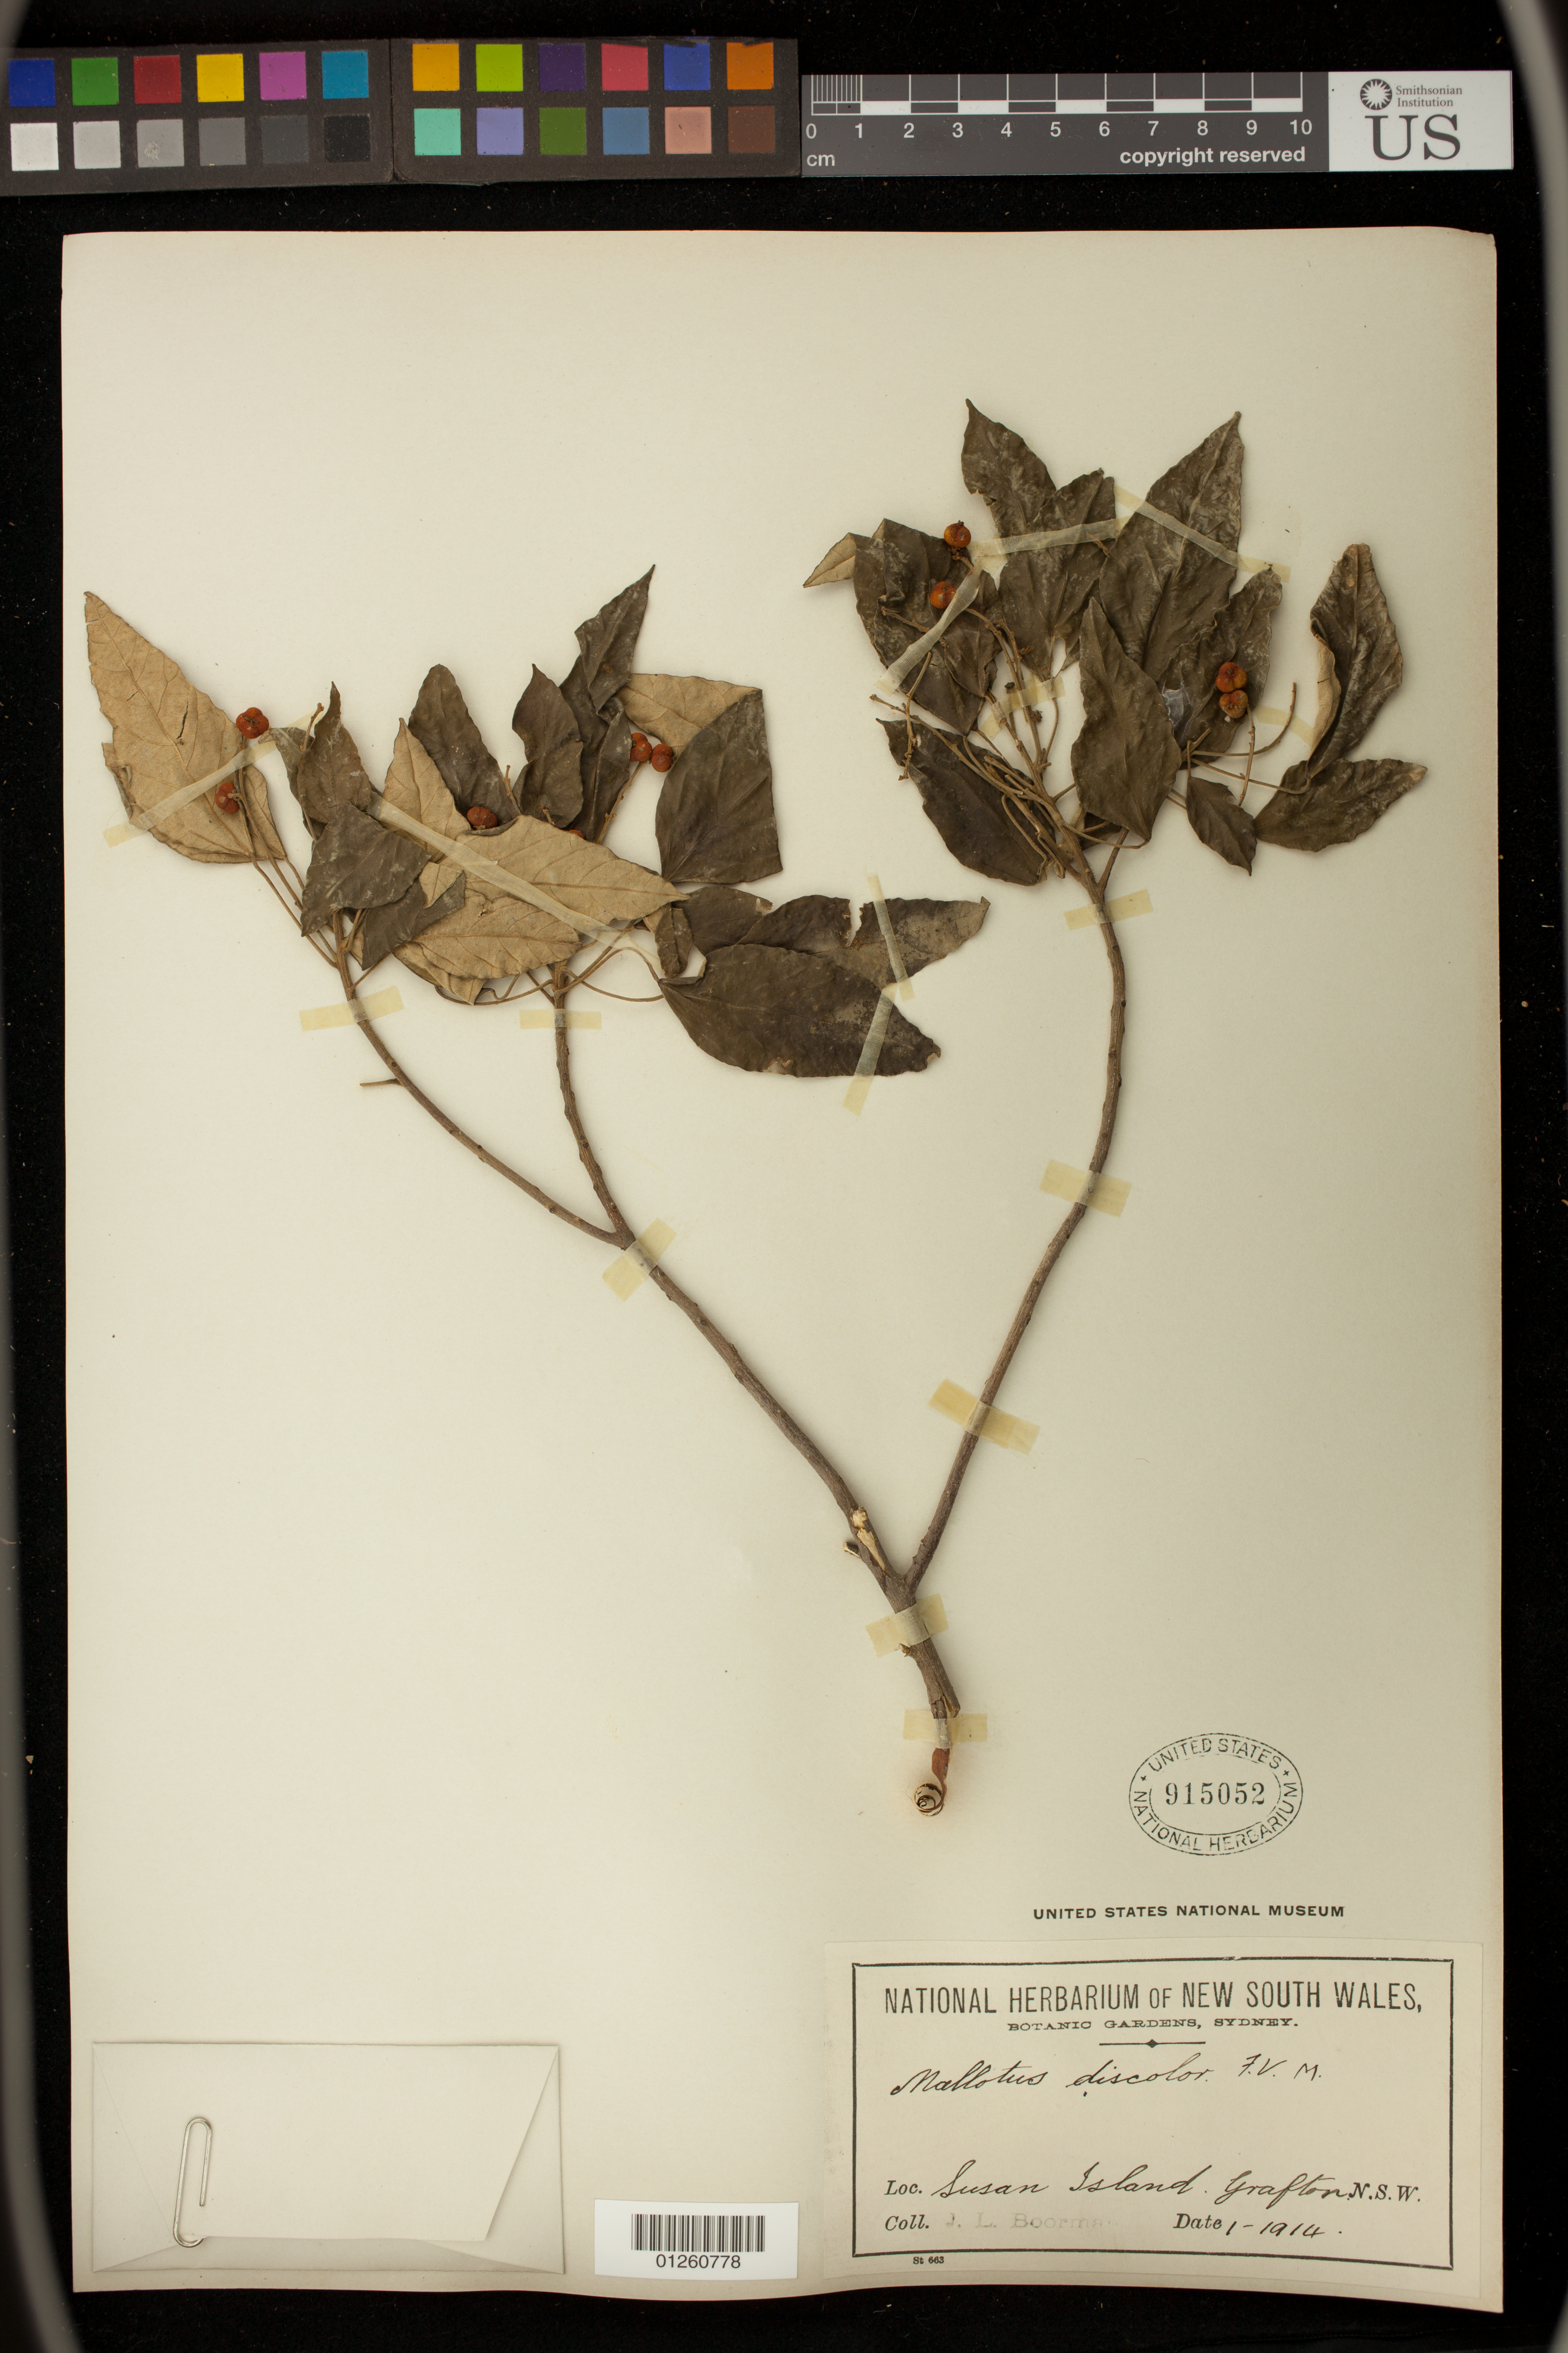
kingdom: Plantae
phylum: Tracheophyta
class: Magnoliopsida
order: Malpighiales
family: Euphorbiaceae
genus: Mallotus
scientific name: Mallotus discolor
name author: F. Muell. ex Benth.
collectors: J. Boorman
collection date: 1914-01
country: Australia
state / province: New South Wales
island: Susan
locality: Grafton.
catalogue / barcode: US 915052